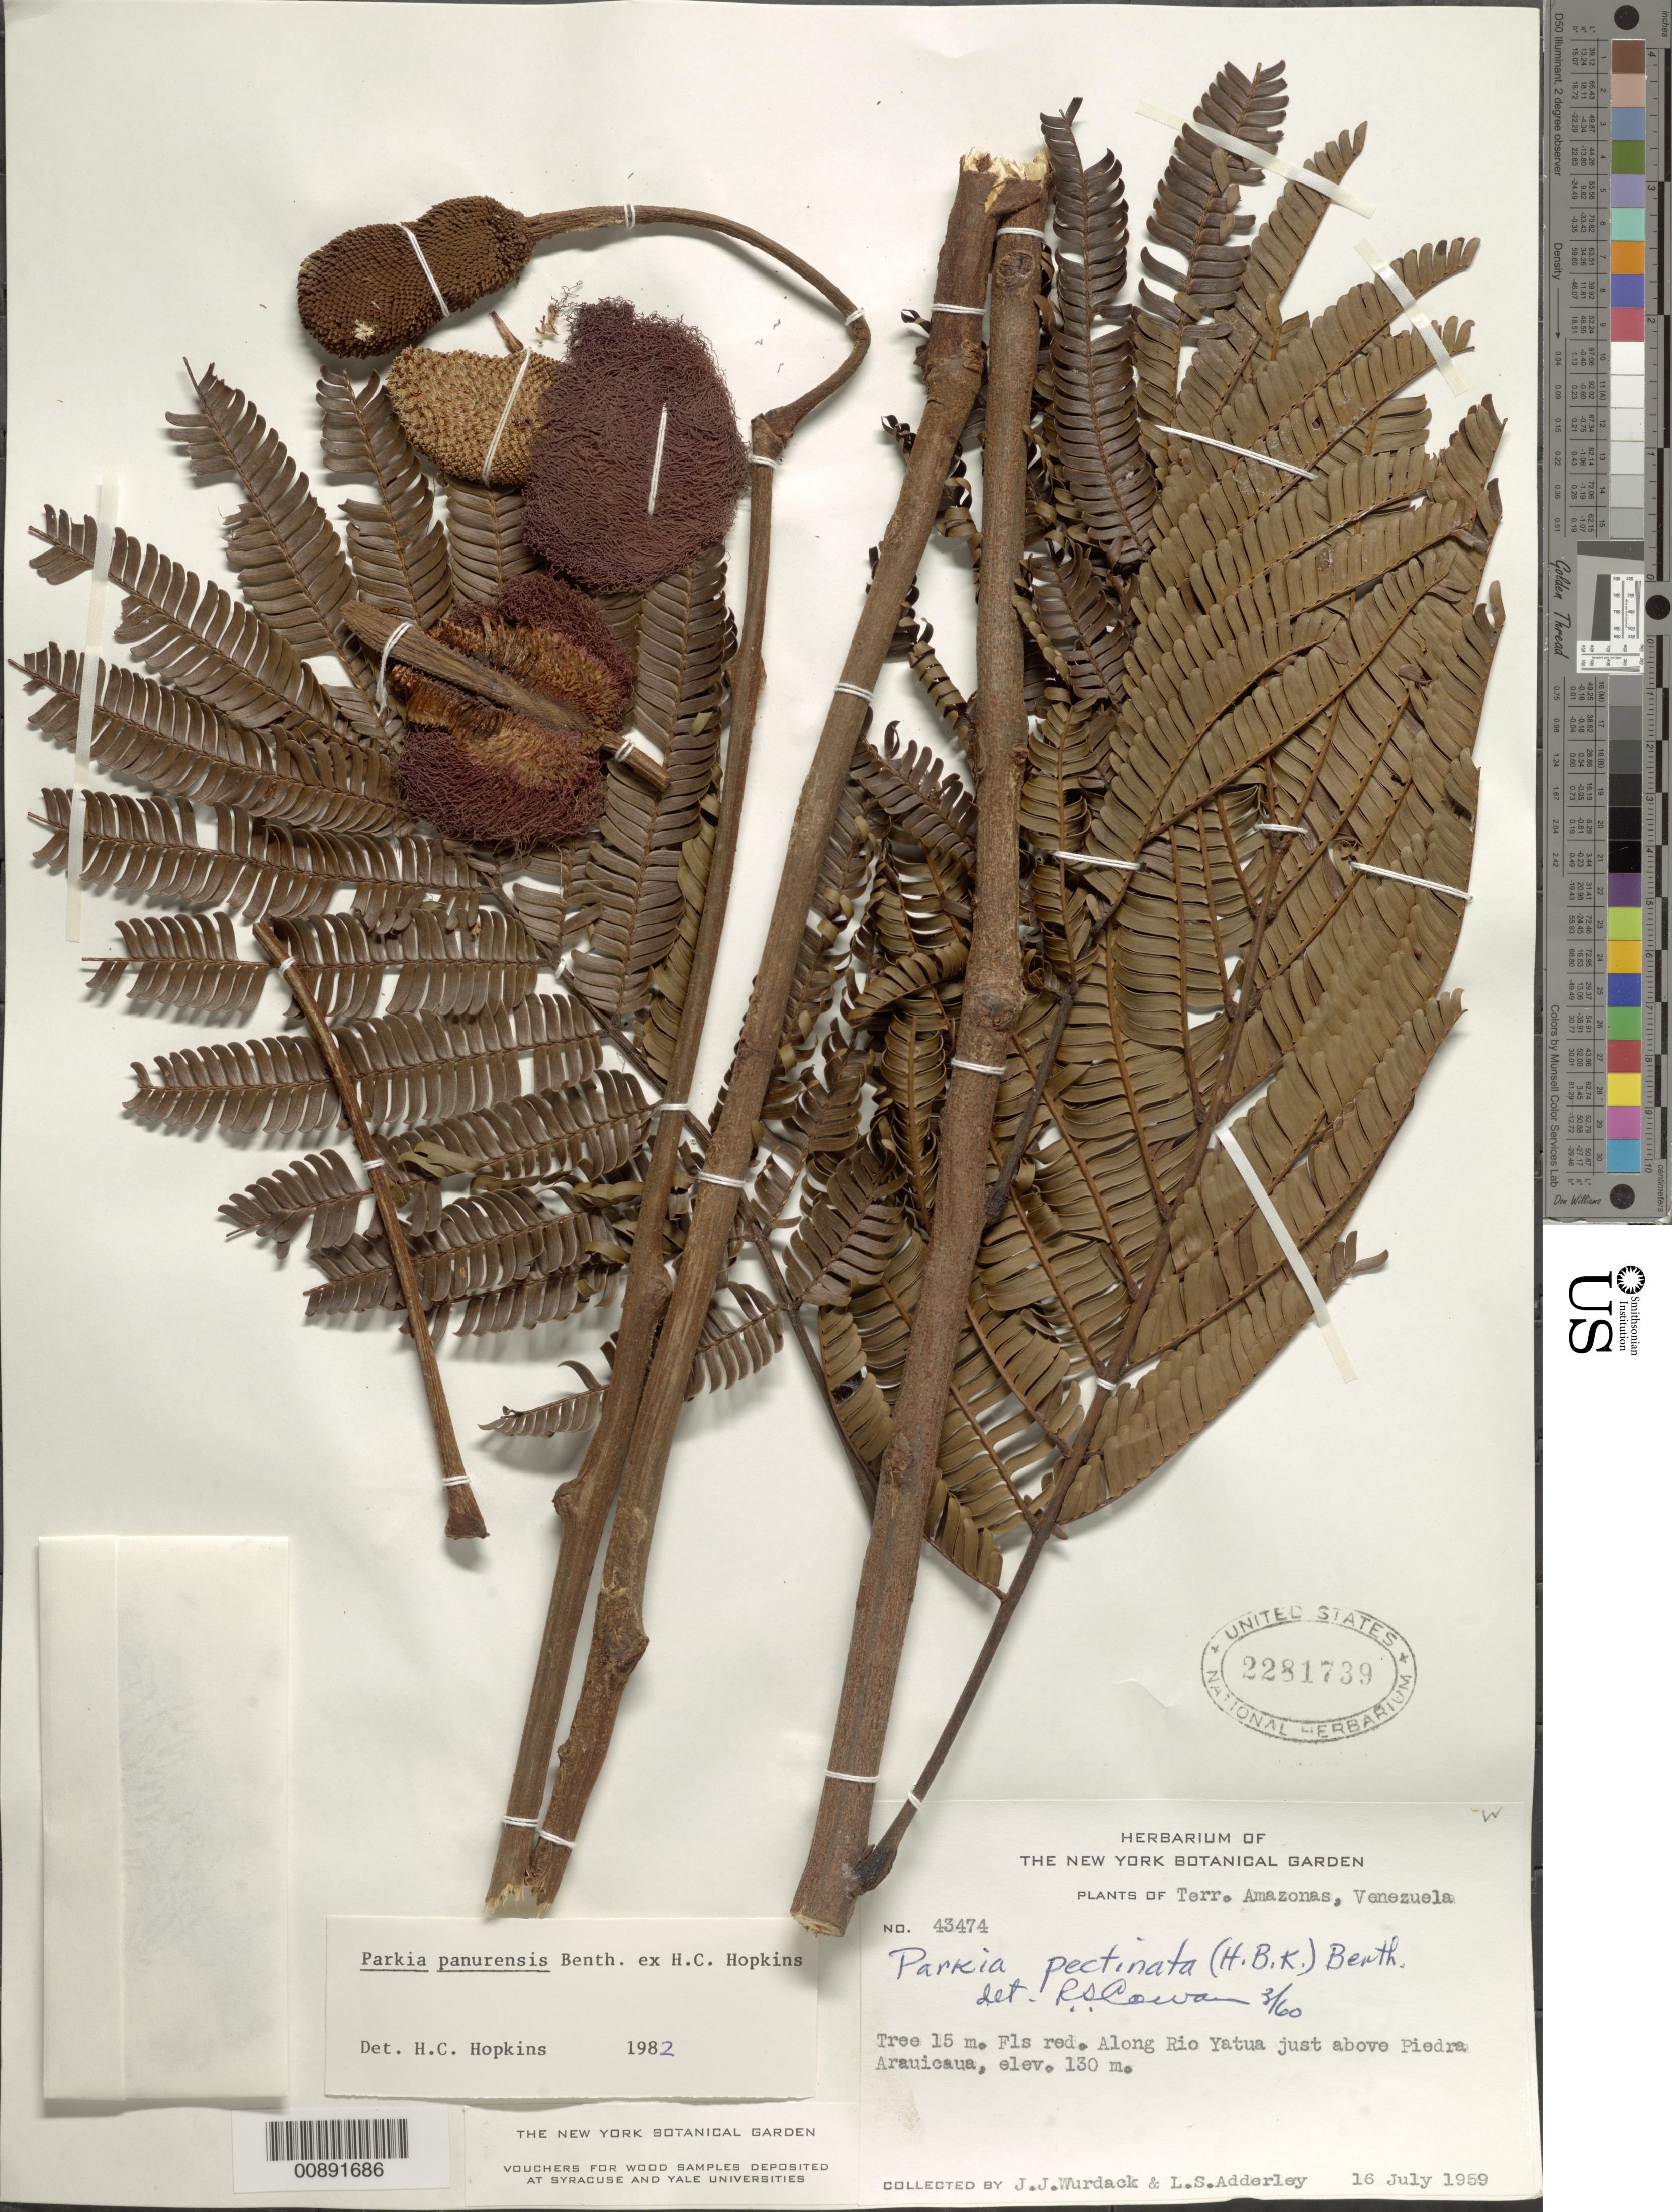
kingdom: Plantae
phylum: Tracheophyta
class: Magnoliopsida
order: Fabales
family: Fabaceae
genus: Parkia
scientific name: Parkia panurensis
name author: Benth.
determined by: Hopkins, H. C.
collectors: J. J. Wurdack & L. S. Adderley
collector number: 43474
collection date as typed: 16-Jul-56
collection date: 1956-07-16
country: Venezuela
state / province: Amazonas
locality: Río Pacimoni - Yatua, just above Piedra Arauicaua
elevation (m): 130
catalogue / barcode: US 2281739